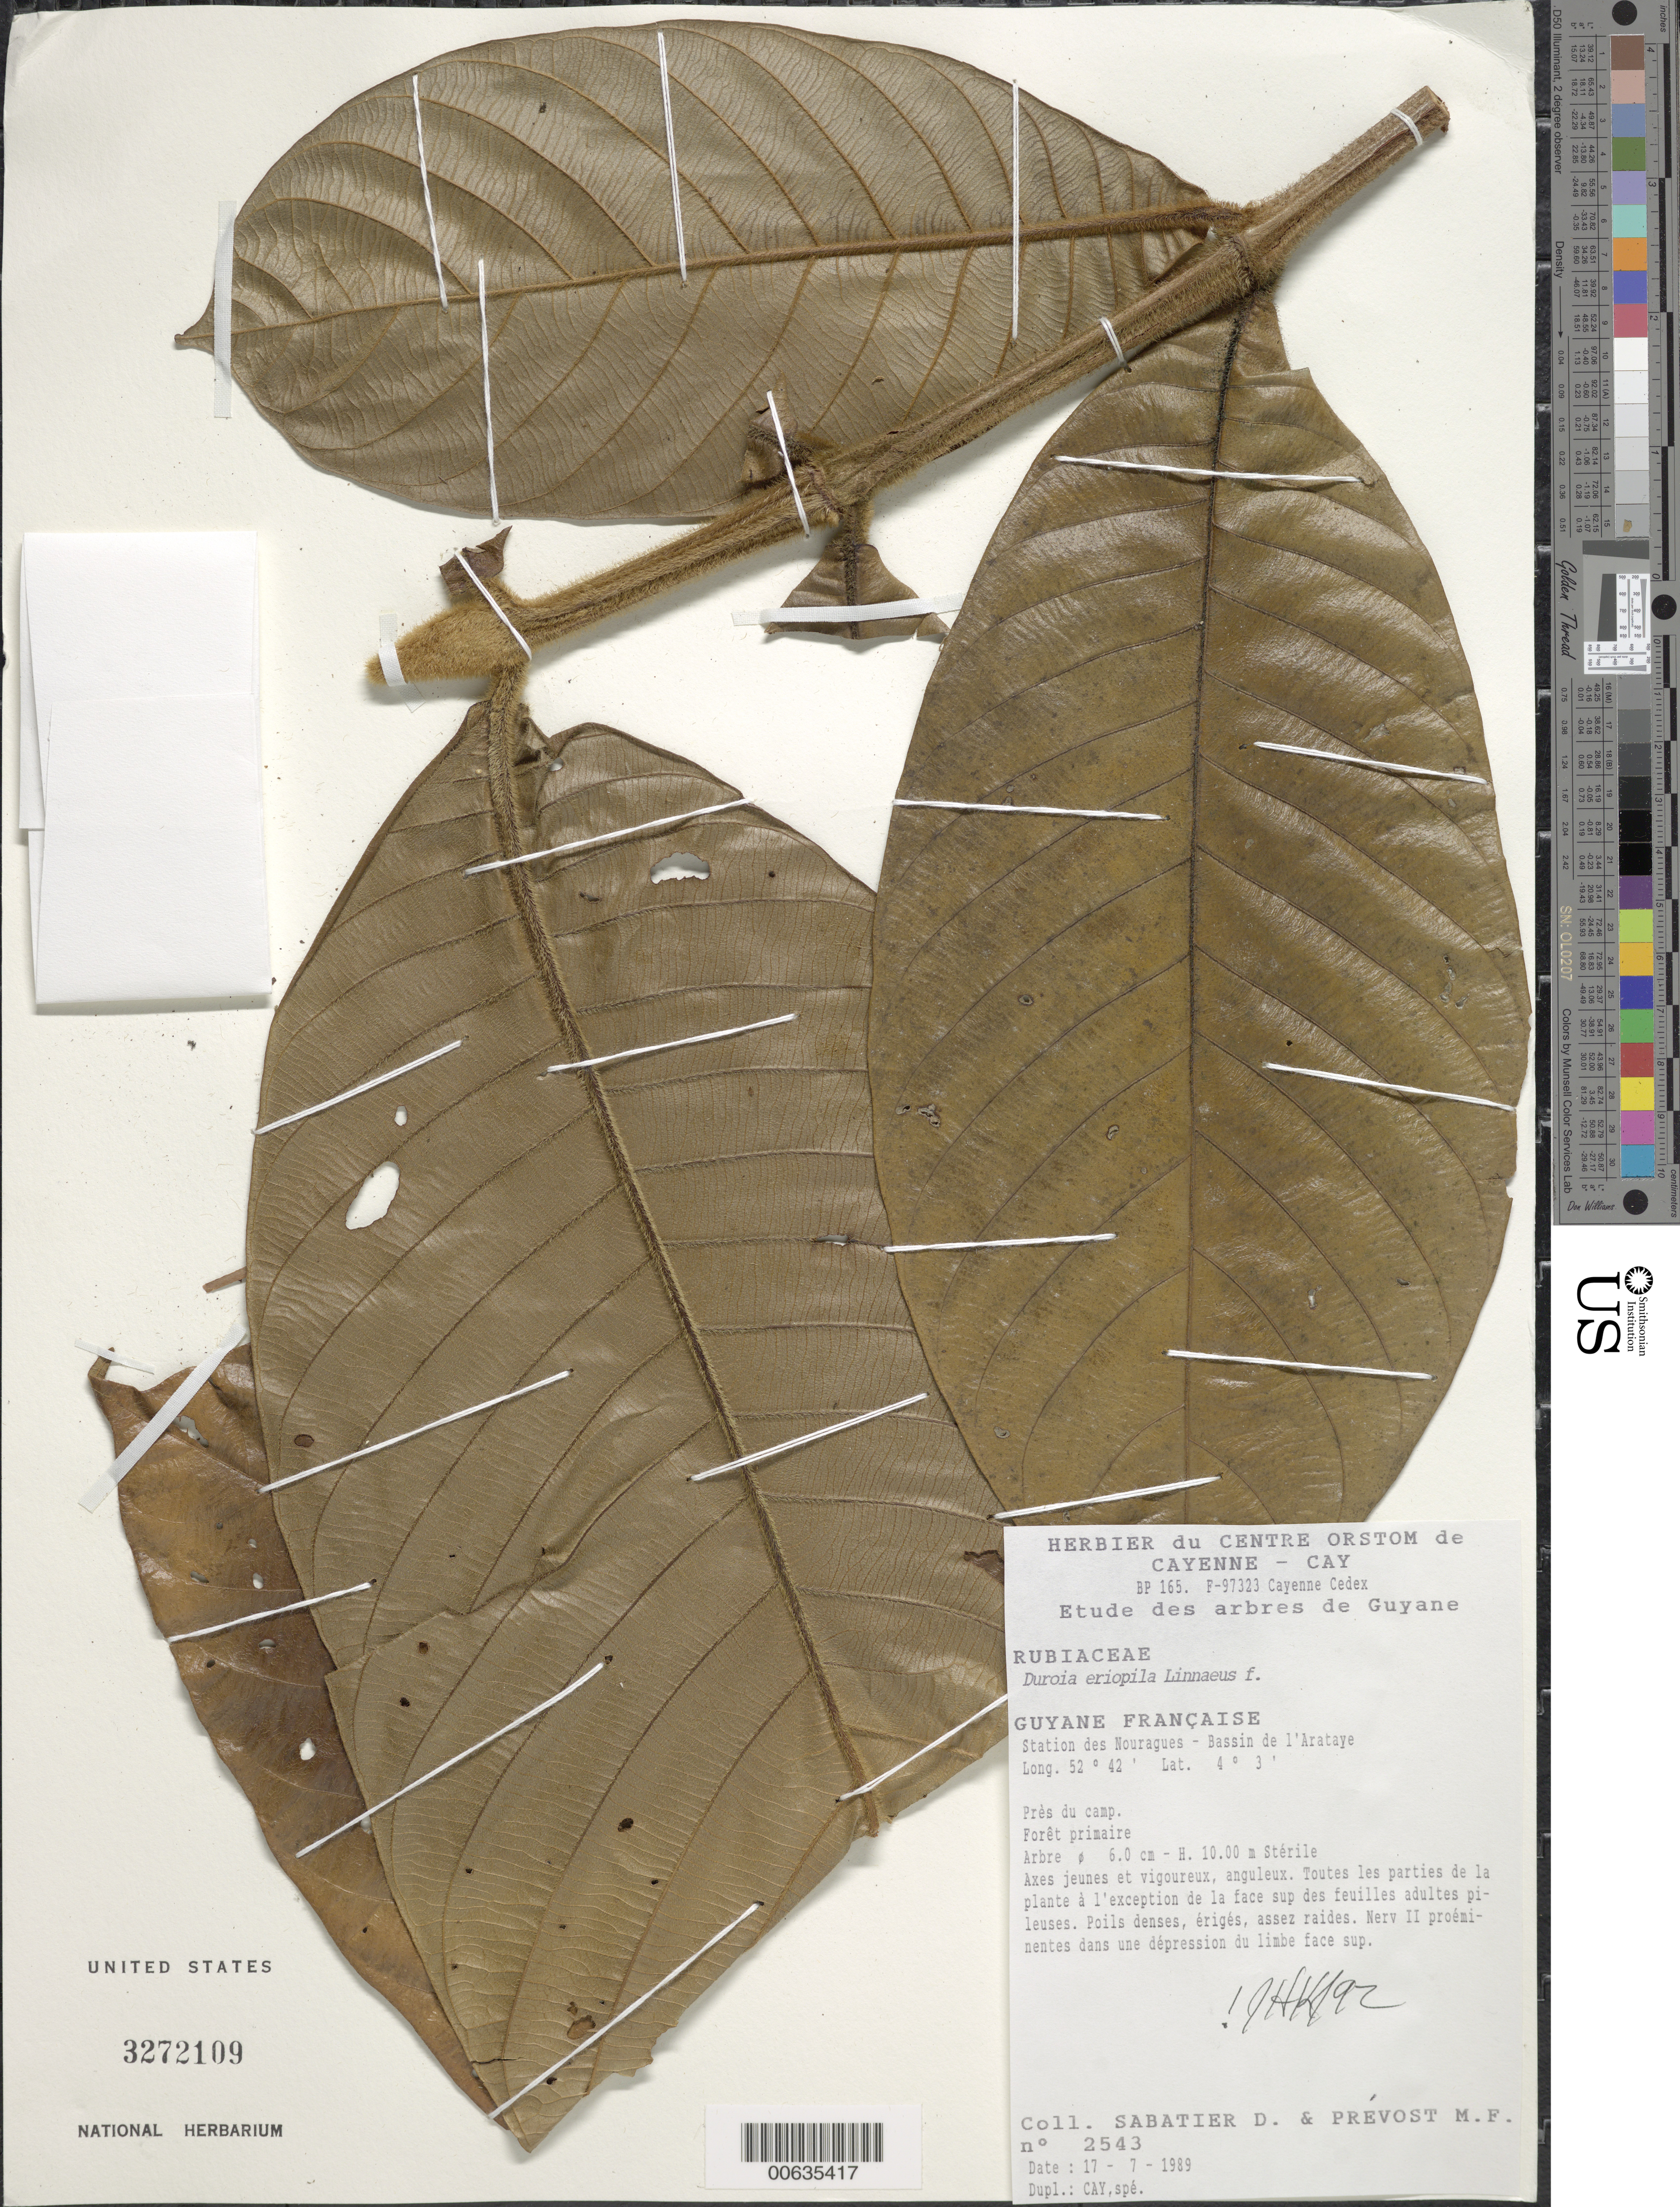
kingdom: Plantae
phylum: Tracheophyta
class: Magnoliopsida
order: Gentianales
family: Rubiaceae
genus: Duroia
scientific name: Duroia eriopila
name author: L. f.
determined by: Kirkbride, J. H.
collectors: D. Sabatier & M.-F. Prévost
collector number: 2543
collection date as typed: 17-Jul-89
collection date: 1989-07-17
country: French Guiana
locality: Station des Nouragues, Bassin de l'Approuague, Arataye. Pres du camp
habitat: Foret primaire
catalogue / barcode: US 3272109